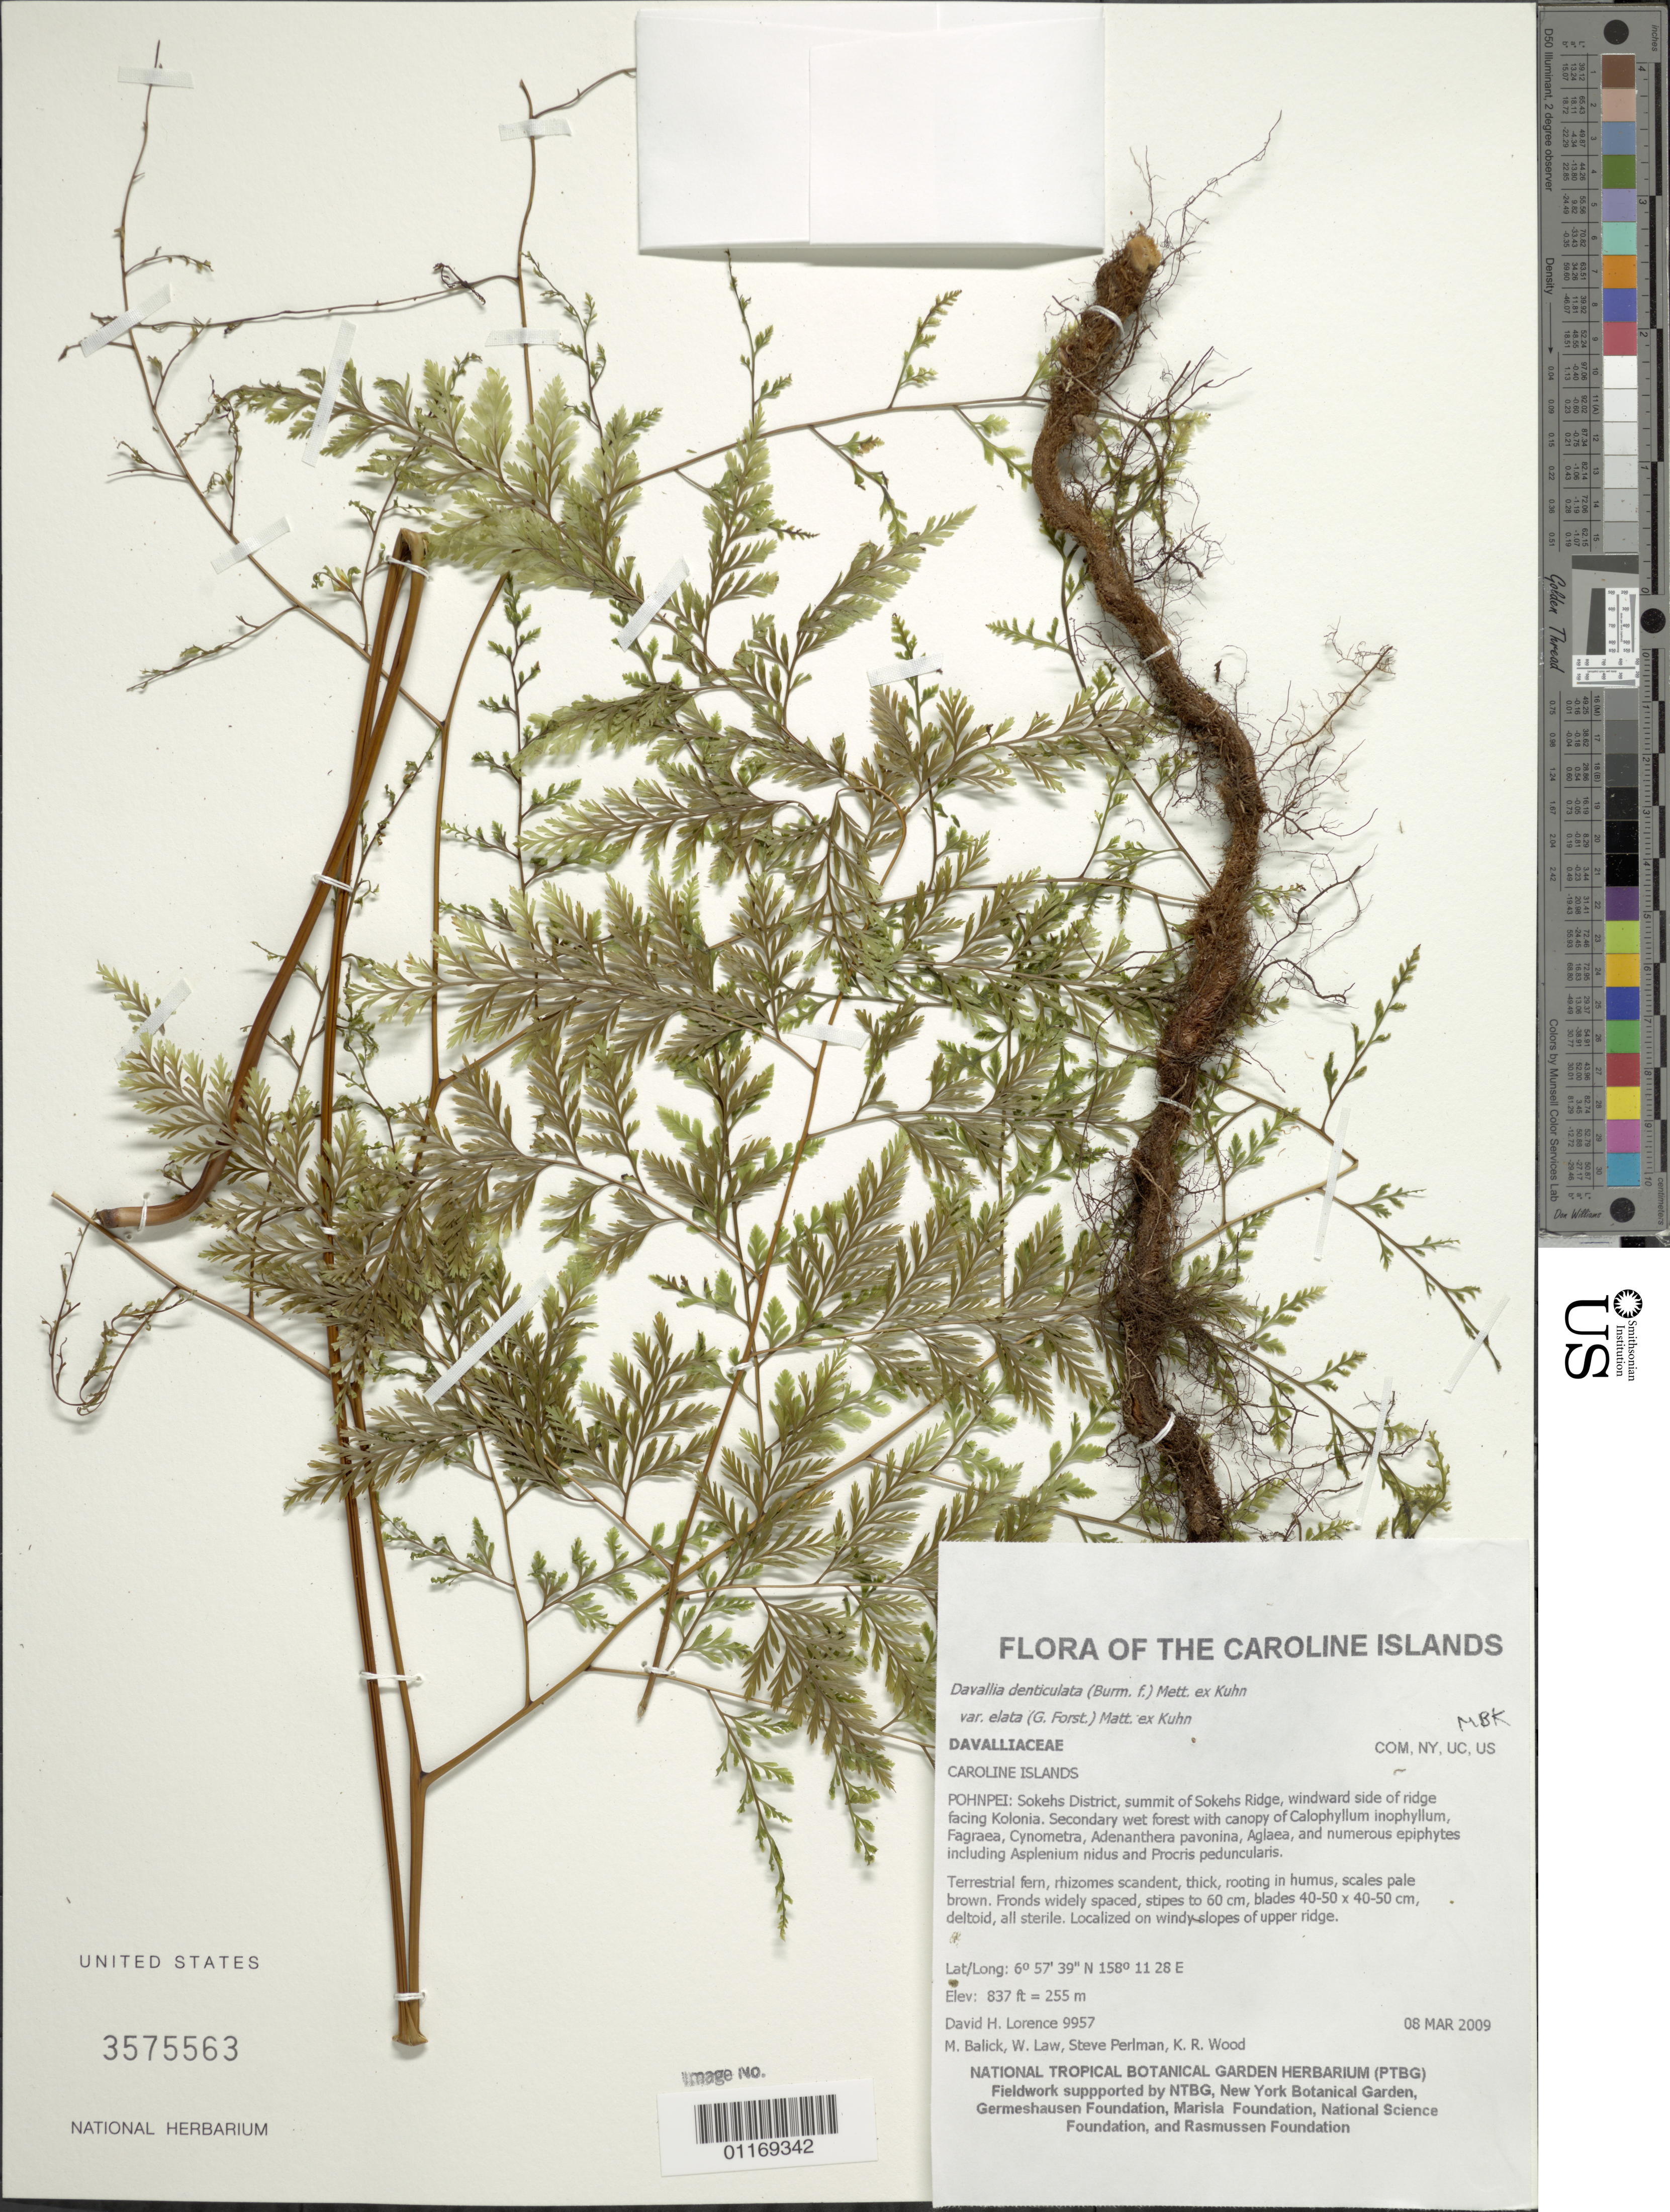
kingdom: Plantae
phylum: Tracheophyta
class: Polypodiopsida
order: Polypodiales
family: Davalliaceae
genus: Wibelia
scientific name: Wibelia denticulata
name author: (Burm. f.) M. Kato & Tsutsumi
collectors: D. Lorence, M. Balick, W. Law, S. P. Perlman & K. R. Wood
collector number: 9957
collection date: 2009-03-08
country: Micronesia, Federated States of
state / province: Pohnpei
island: Pohnpei [Ponape]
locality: Sokehs district, summit of Sokehs Ridge.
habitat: Windy slopes of upper ridge. Secondary wet forest.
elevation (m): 255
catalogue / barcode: US 3575563